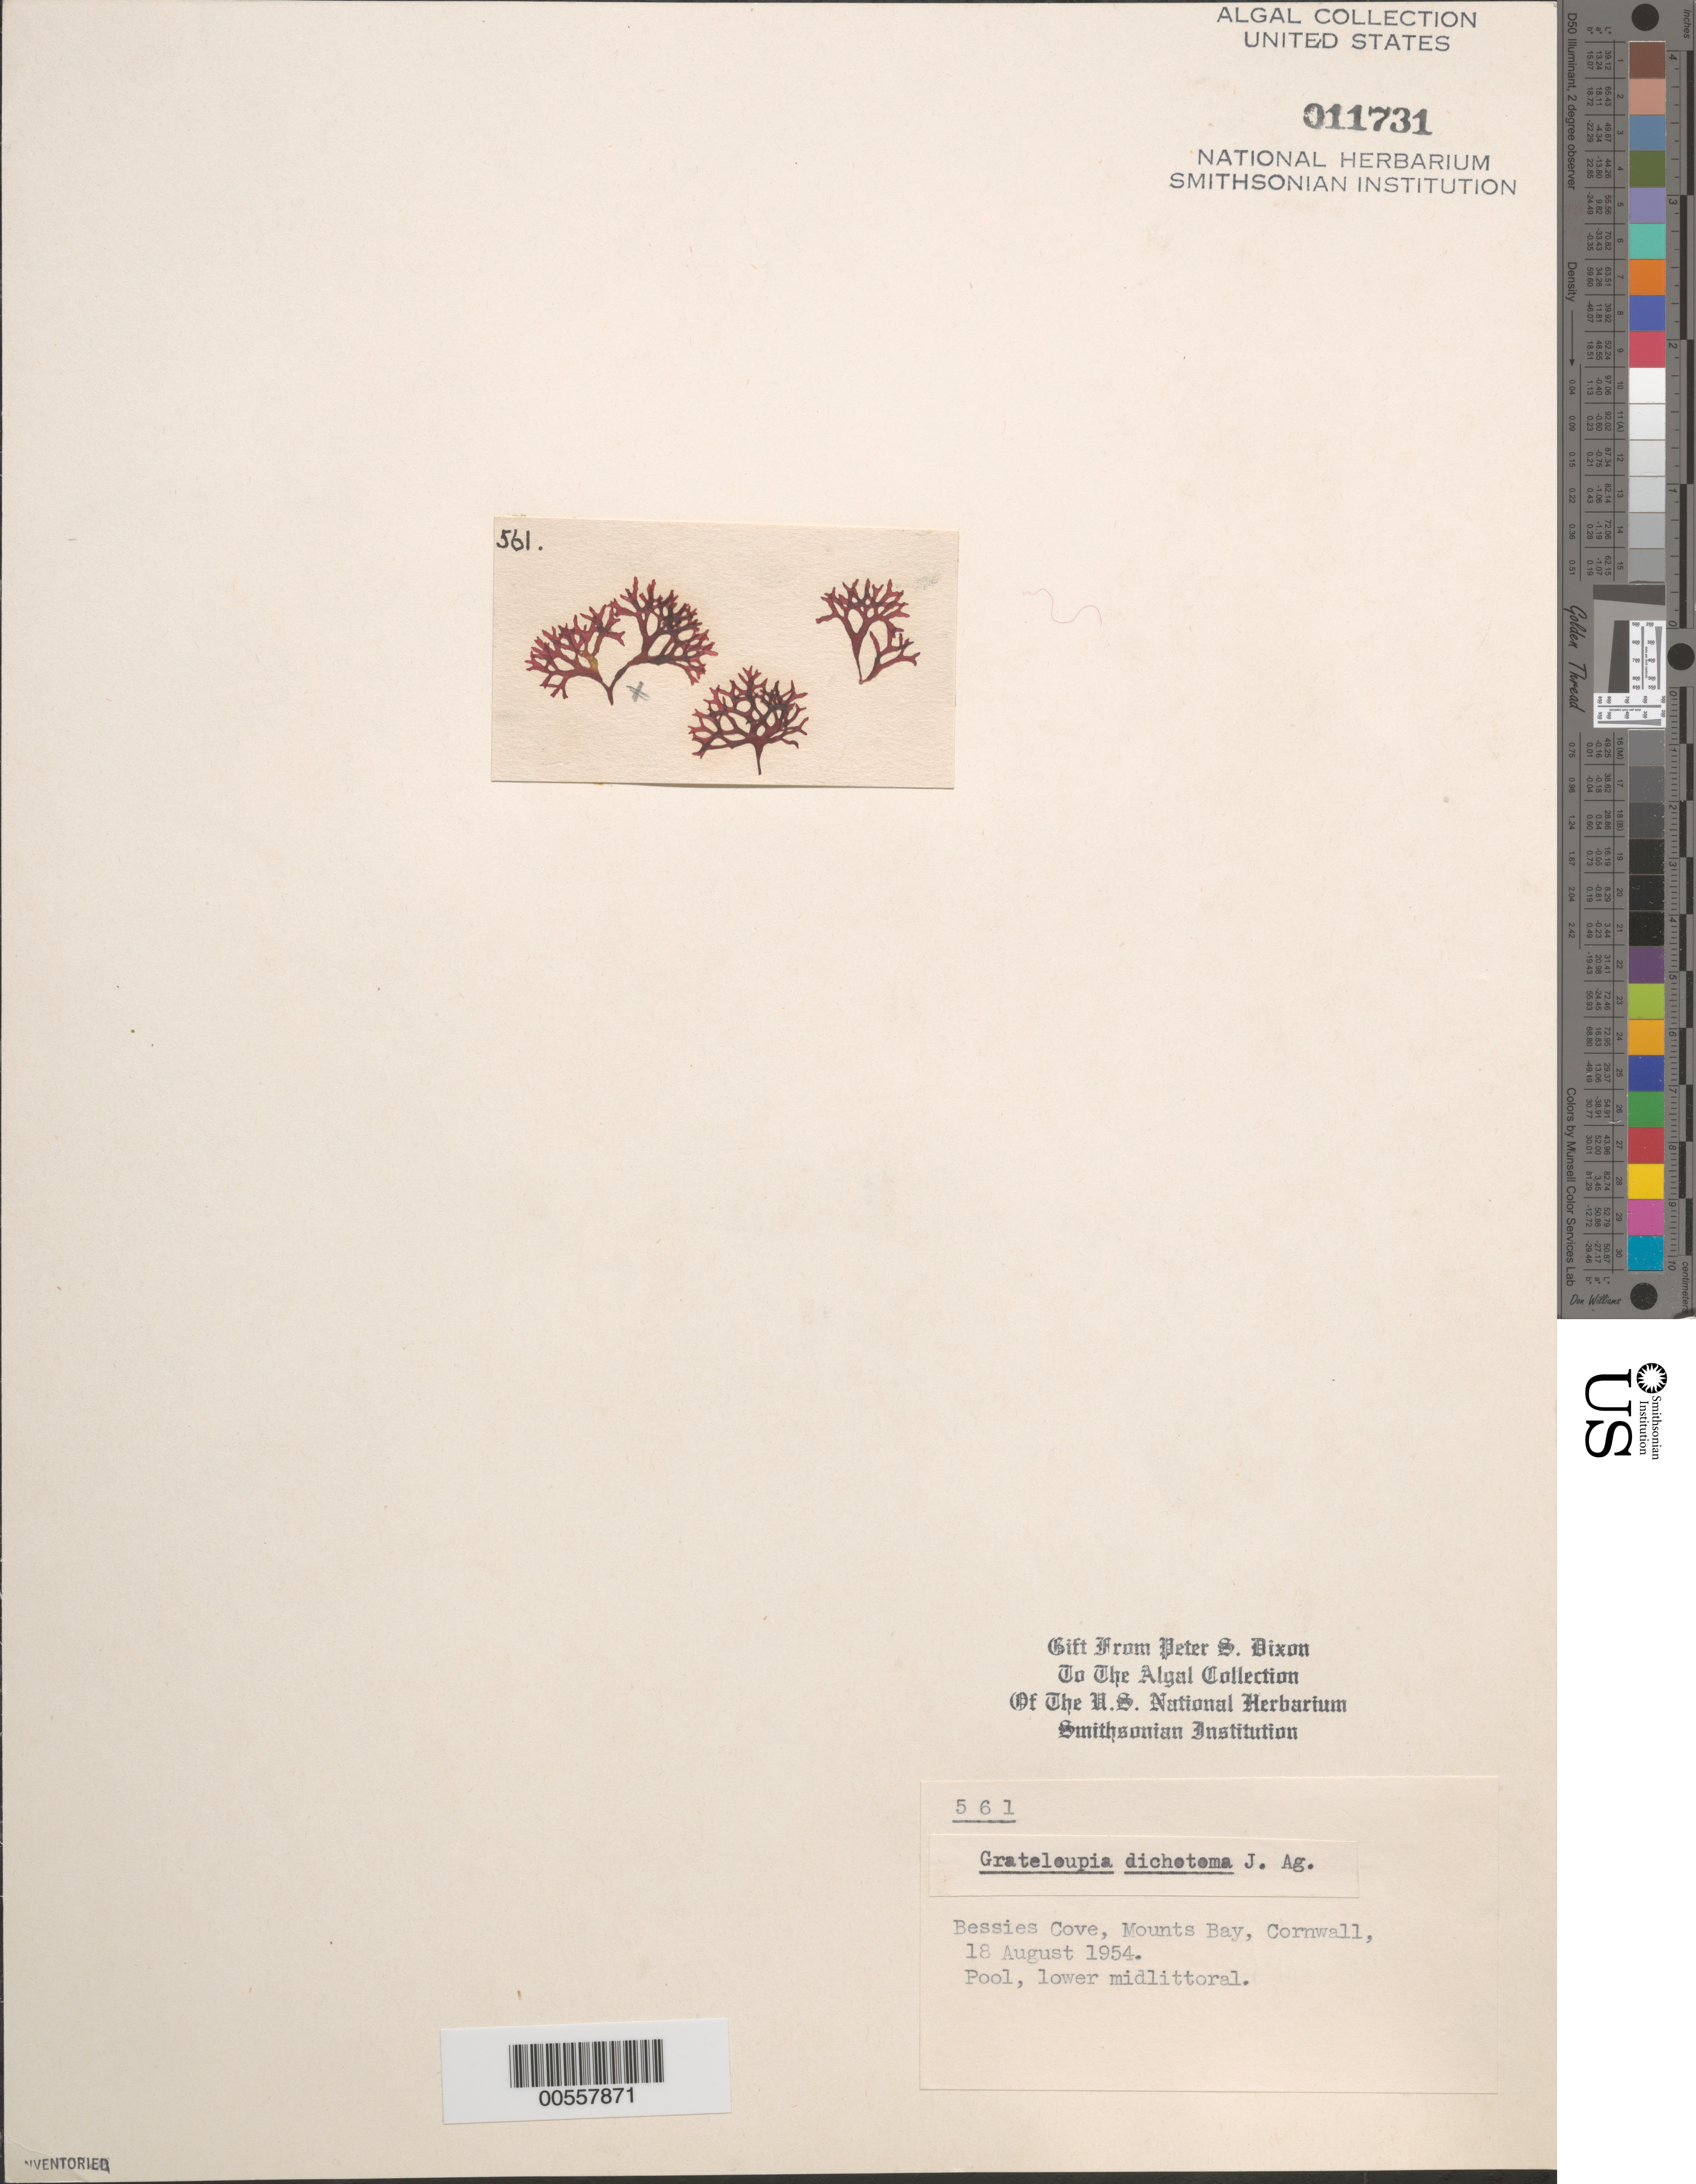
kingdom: Plantae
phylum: Rhodophyta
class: Florideophyceae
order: Halymeniales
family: Halymeniaceae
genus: Dermocorynus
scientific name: Dermocorynus dichotomus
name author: (J. Agardh) Gargiulo et al.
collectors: P. S. Dixon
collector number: PSD 561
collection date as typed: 18 Aug 1954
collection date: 1954-08-18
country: United Kingdom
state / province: England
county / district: Cornwall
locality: Bessies Cove, Mounts Bay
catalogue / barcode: US 11731